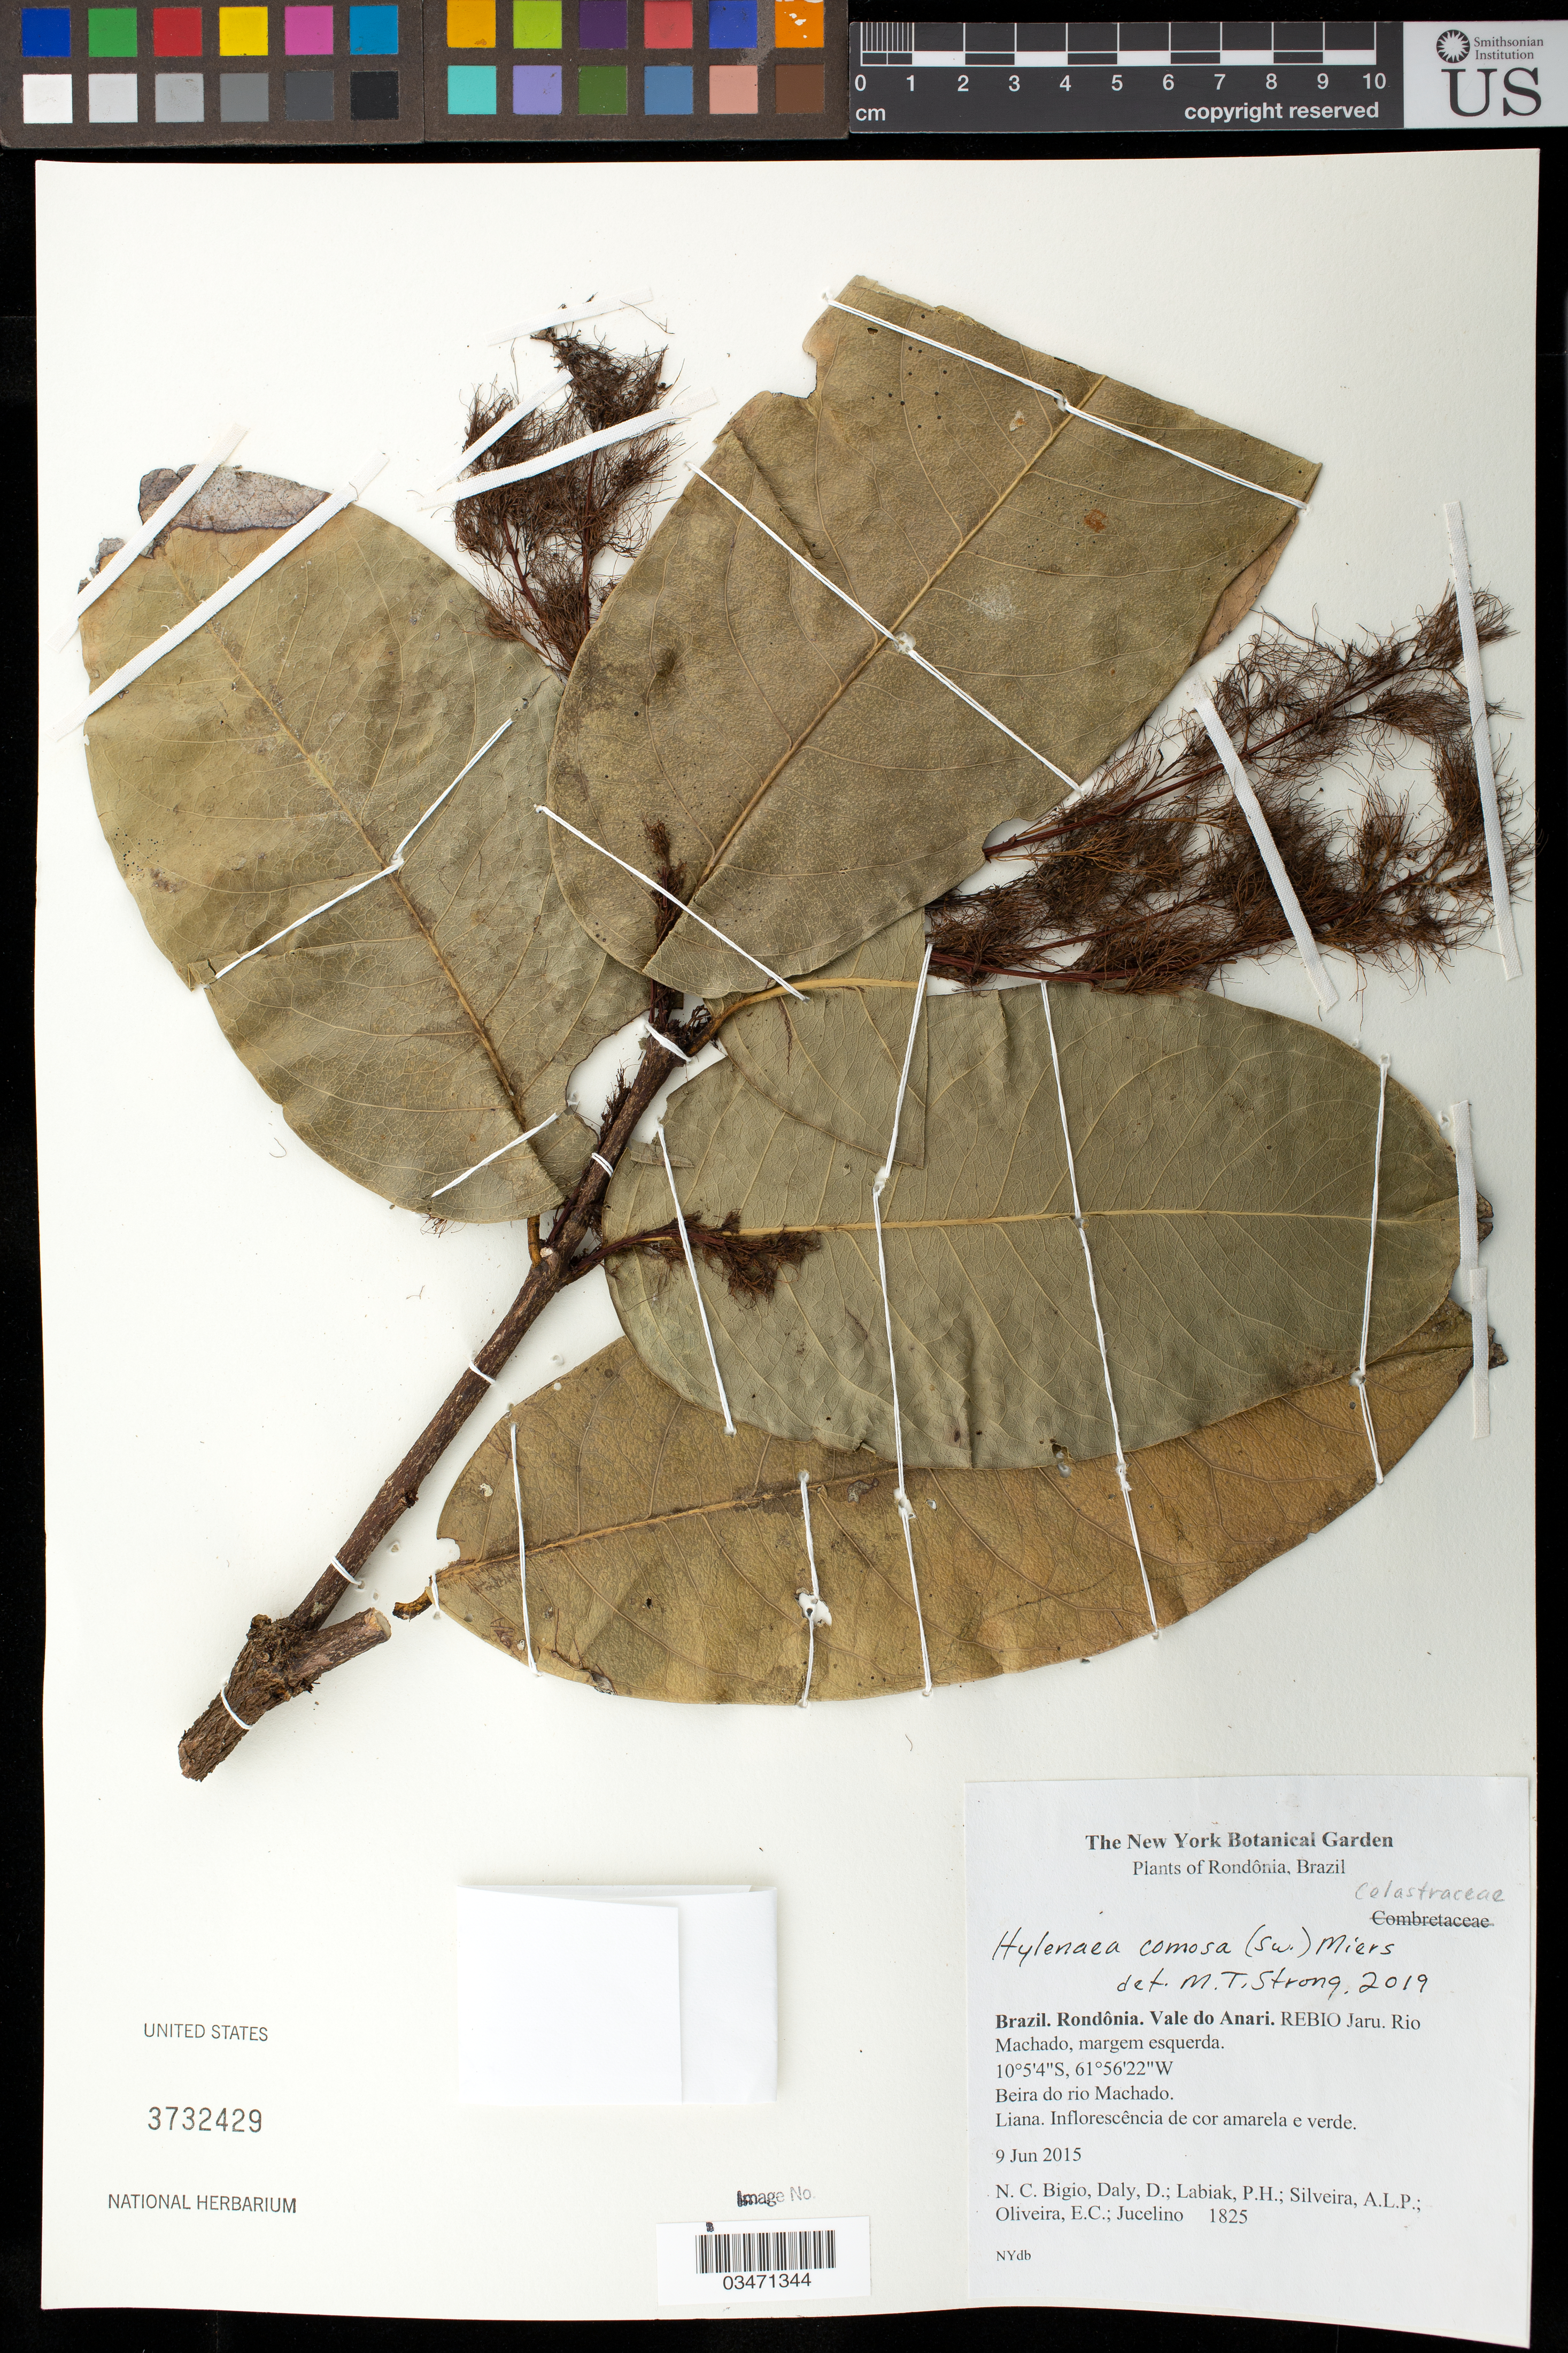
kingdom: Plantae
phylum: Tracheophyta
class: Magnoliopsida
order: Celastrales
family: Celastraceae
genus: Hylenaea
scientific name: Hylenaea comosa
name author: (Sw.) Miers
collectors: N. C. Bigio, D. Daly, P. H. Labiak, -. Silveira, E. Oliveira & -. Jucelino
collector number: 1825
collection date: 2015-06-09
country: Brazil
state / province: Rondônia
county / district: Vale do Anari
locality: REBIO Jaru. Rio Machado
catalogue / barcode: US 3732429